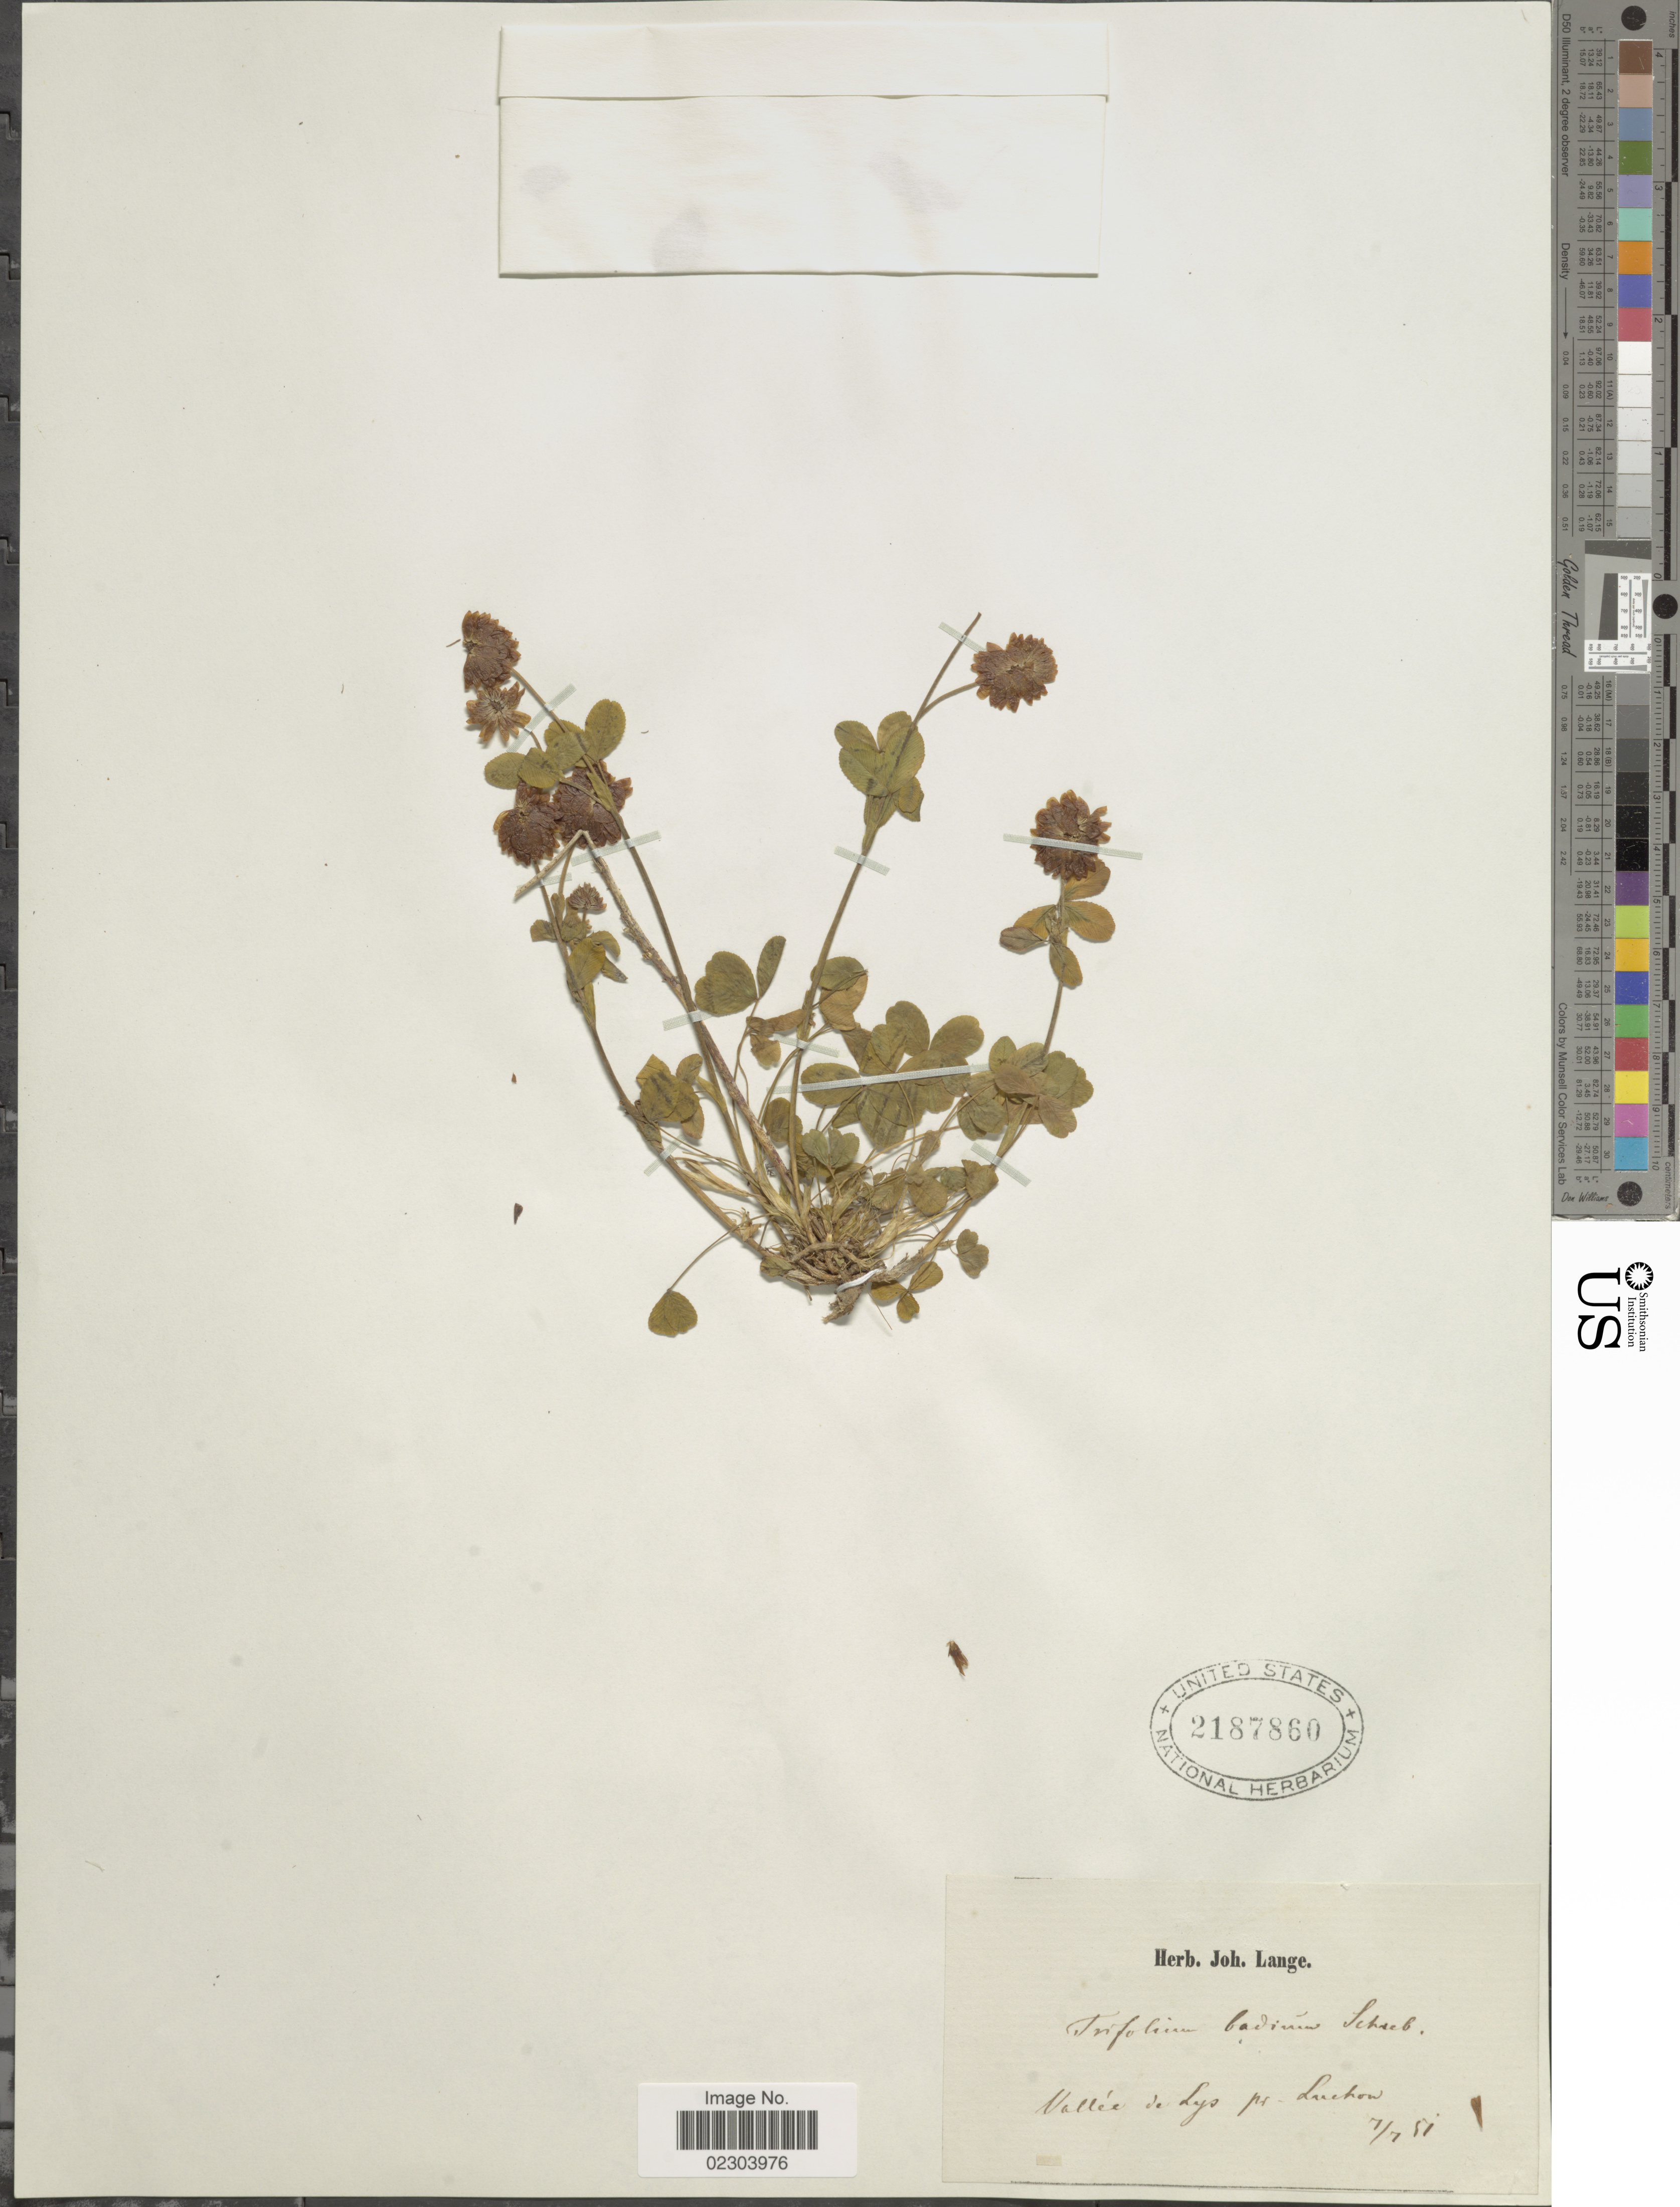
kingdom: Plantae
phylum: Tracheophyta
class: Magnoliopsida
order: Fabales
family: Fabaceae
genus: Trifolium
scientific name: Trifolium badium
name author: Schreb.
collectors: ex herb. Joh. Lange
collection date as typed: Transcribed d/m/y: 1/7/51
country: France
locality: Vallee de Lys pr. Luchon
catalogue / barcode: US 2187860